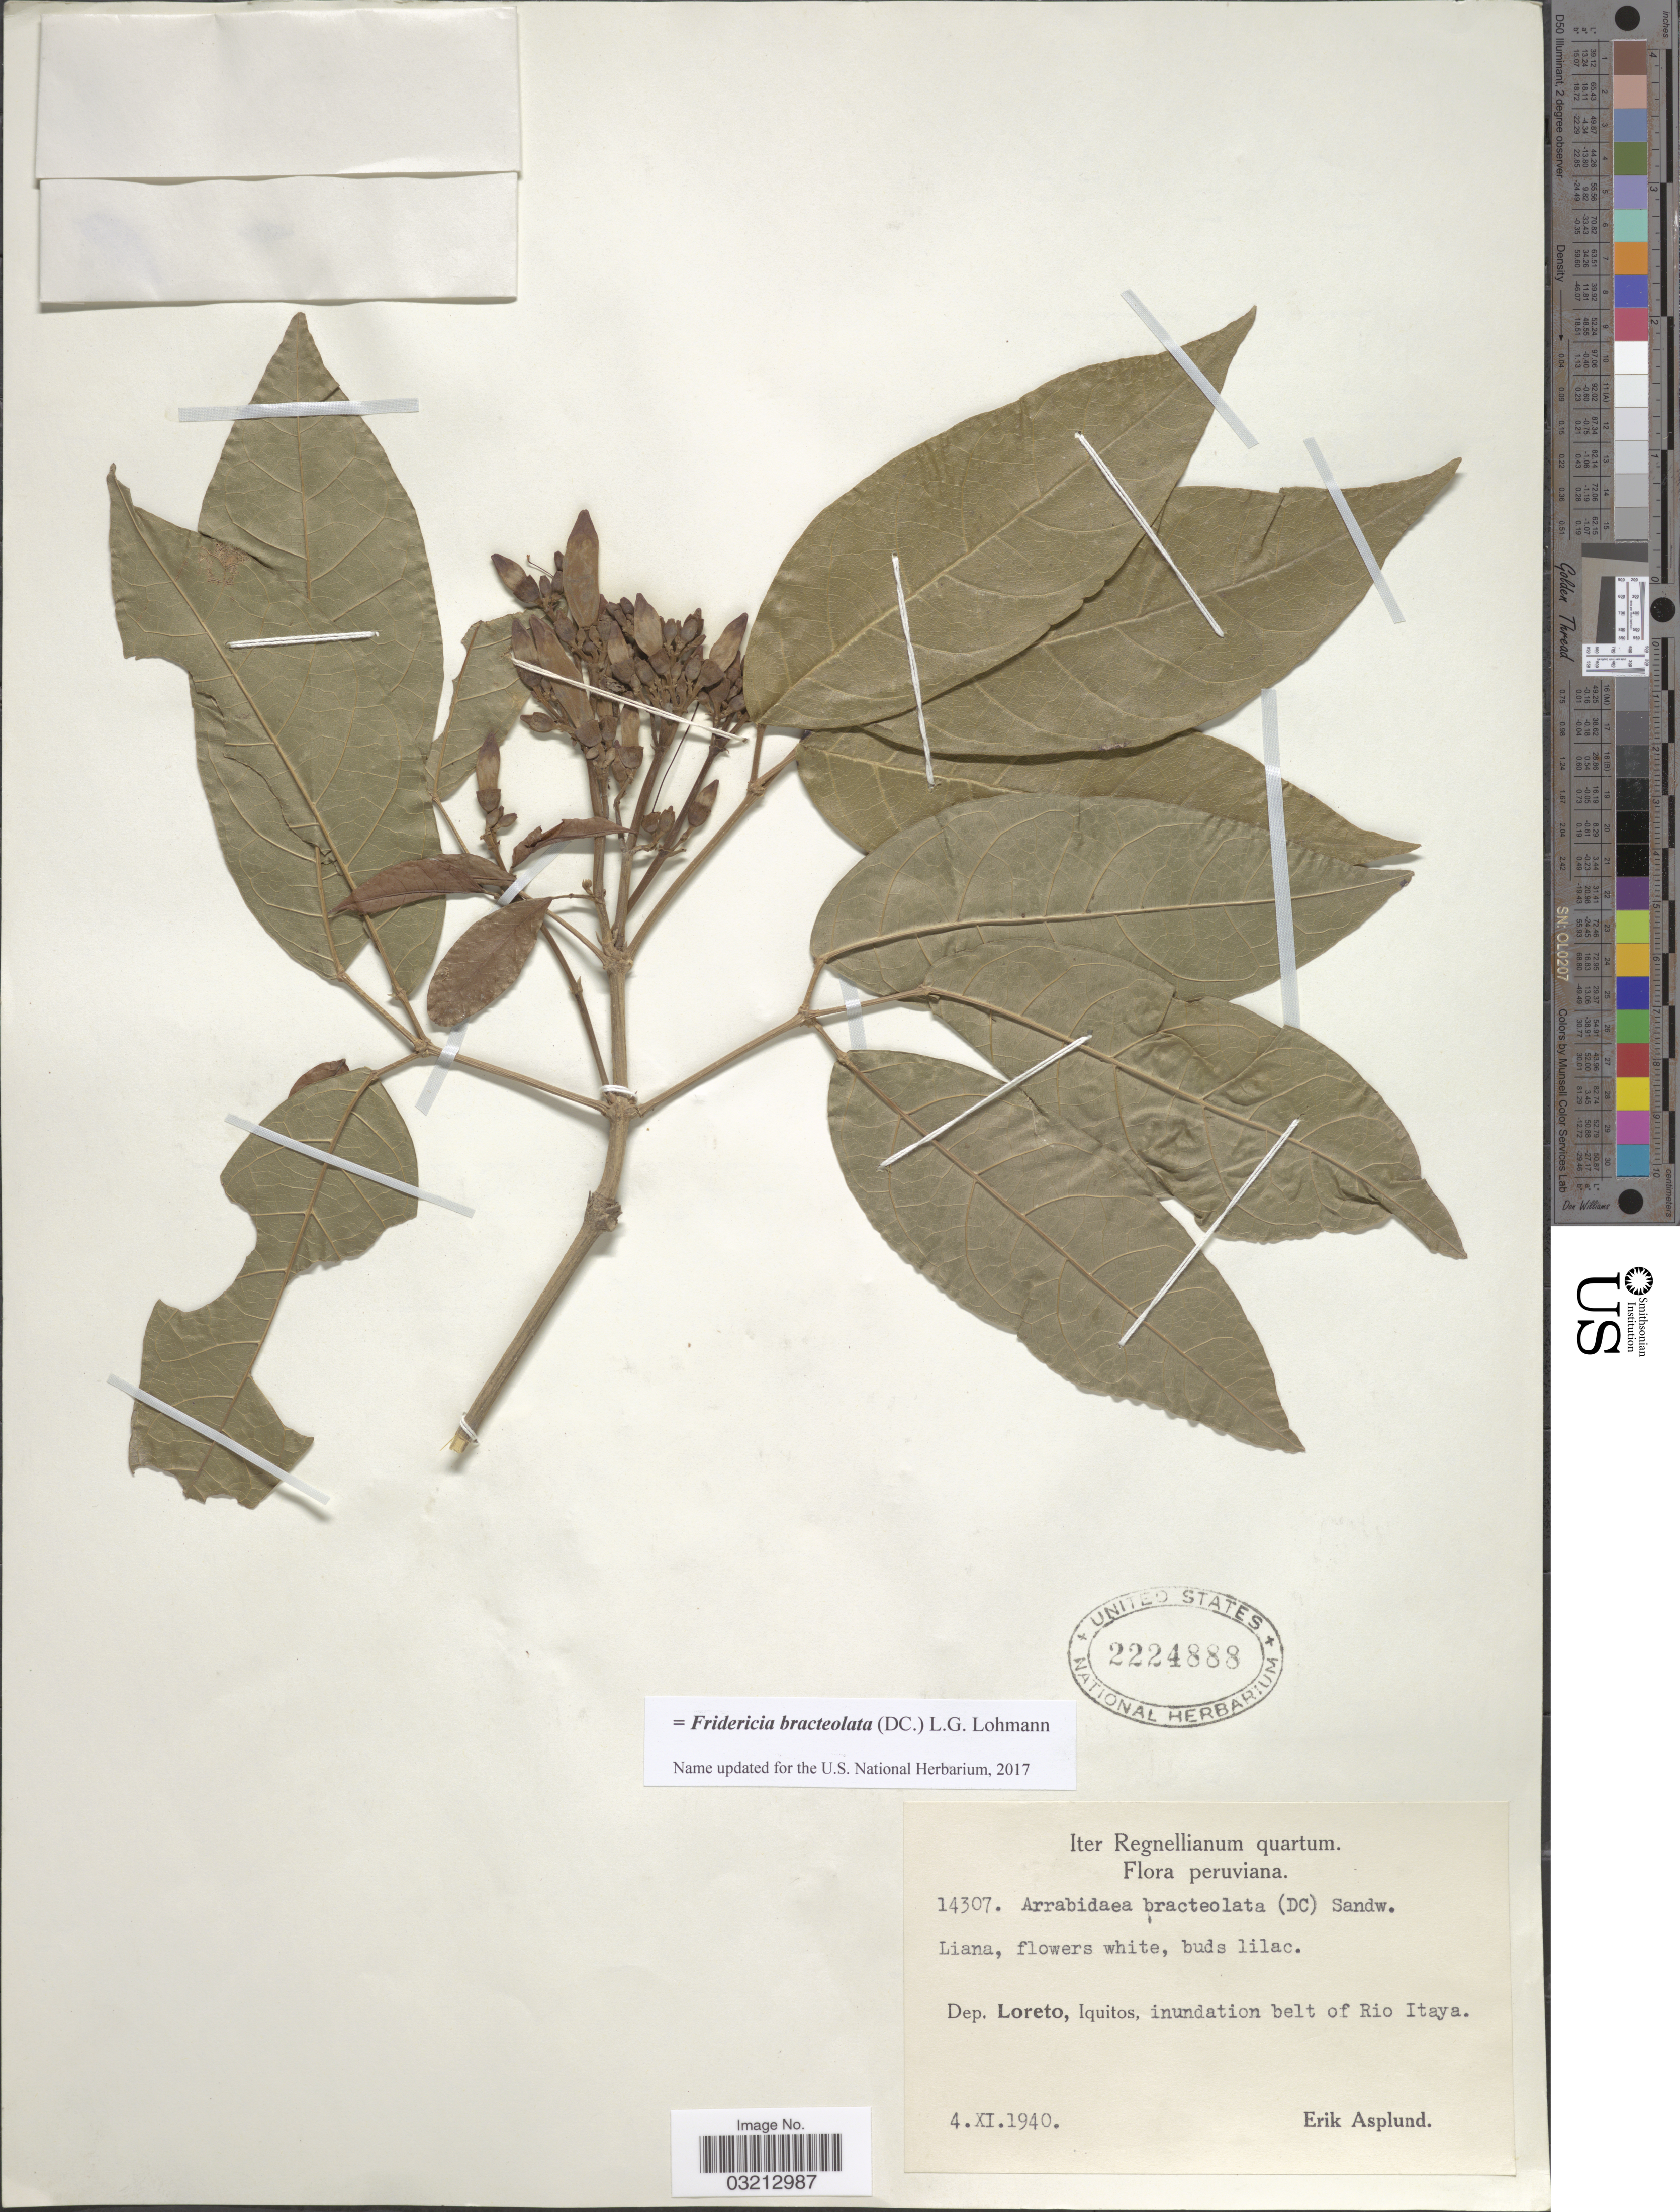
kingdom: Plantae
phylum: Tracheophyta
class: Magnoliopsida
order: Lamiales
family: Bignoniaceae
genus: Fridericia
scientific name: Fridericia bracteolata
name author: (DC.) L.G. Lohmann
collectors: E. Asplund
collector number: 14307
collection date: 1940-11-04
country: Peru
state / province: Loreto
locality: Dep. Loreto, Iquitos, inundation belt of Rio Itaya.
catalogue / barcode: US 2224888